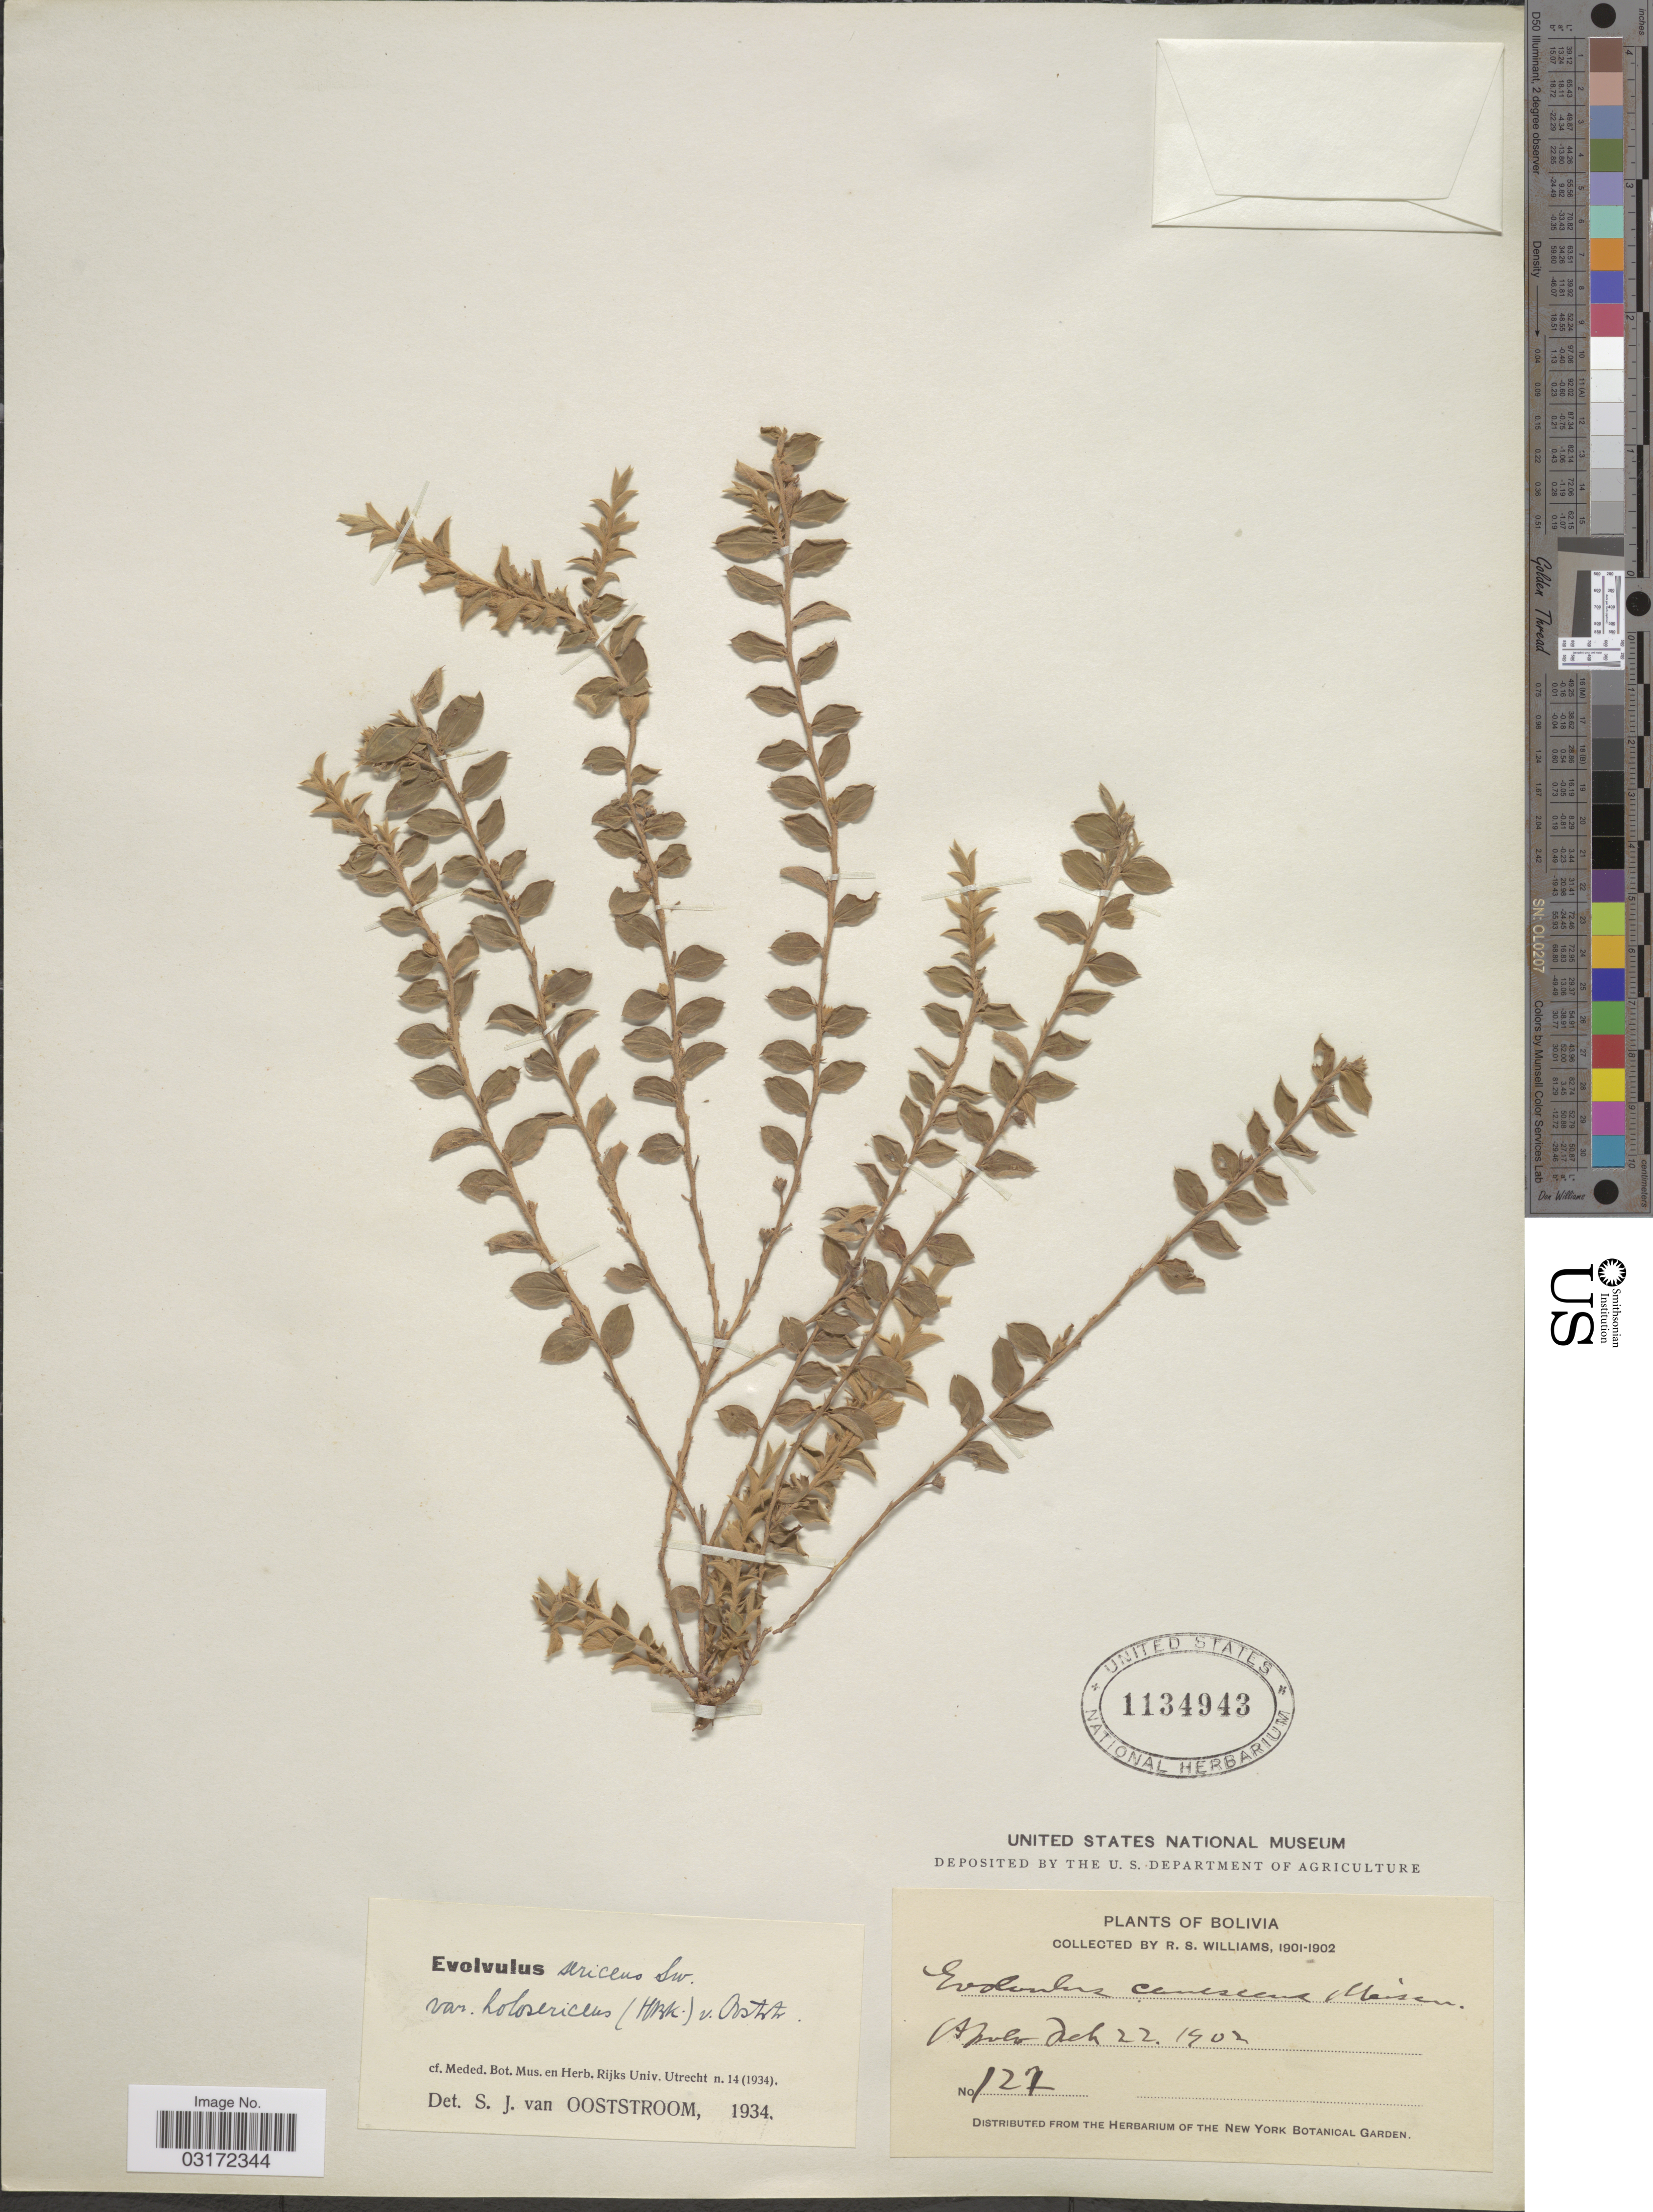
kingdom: Plantae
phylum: Tracheophyta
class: Magnoliopsida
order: Solanales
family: Convolvulaceae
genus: Evolvulus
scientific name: Evolvulus sericeus var. holosericeus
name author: (Kunth) Ooststr.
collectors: R. S. Williams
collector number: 127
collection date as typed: Feb. 22, 1902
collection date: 1902-02-22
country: Bolivia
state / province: La Paz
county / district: Franz Tamayo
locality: Apolo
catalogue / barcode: US 1134943